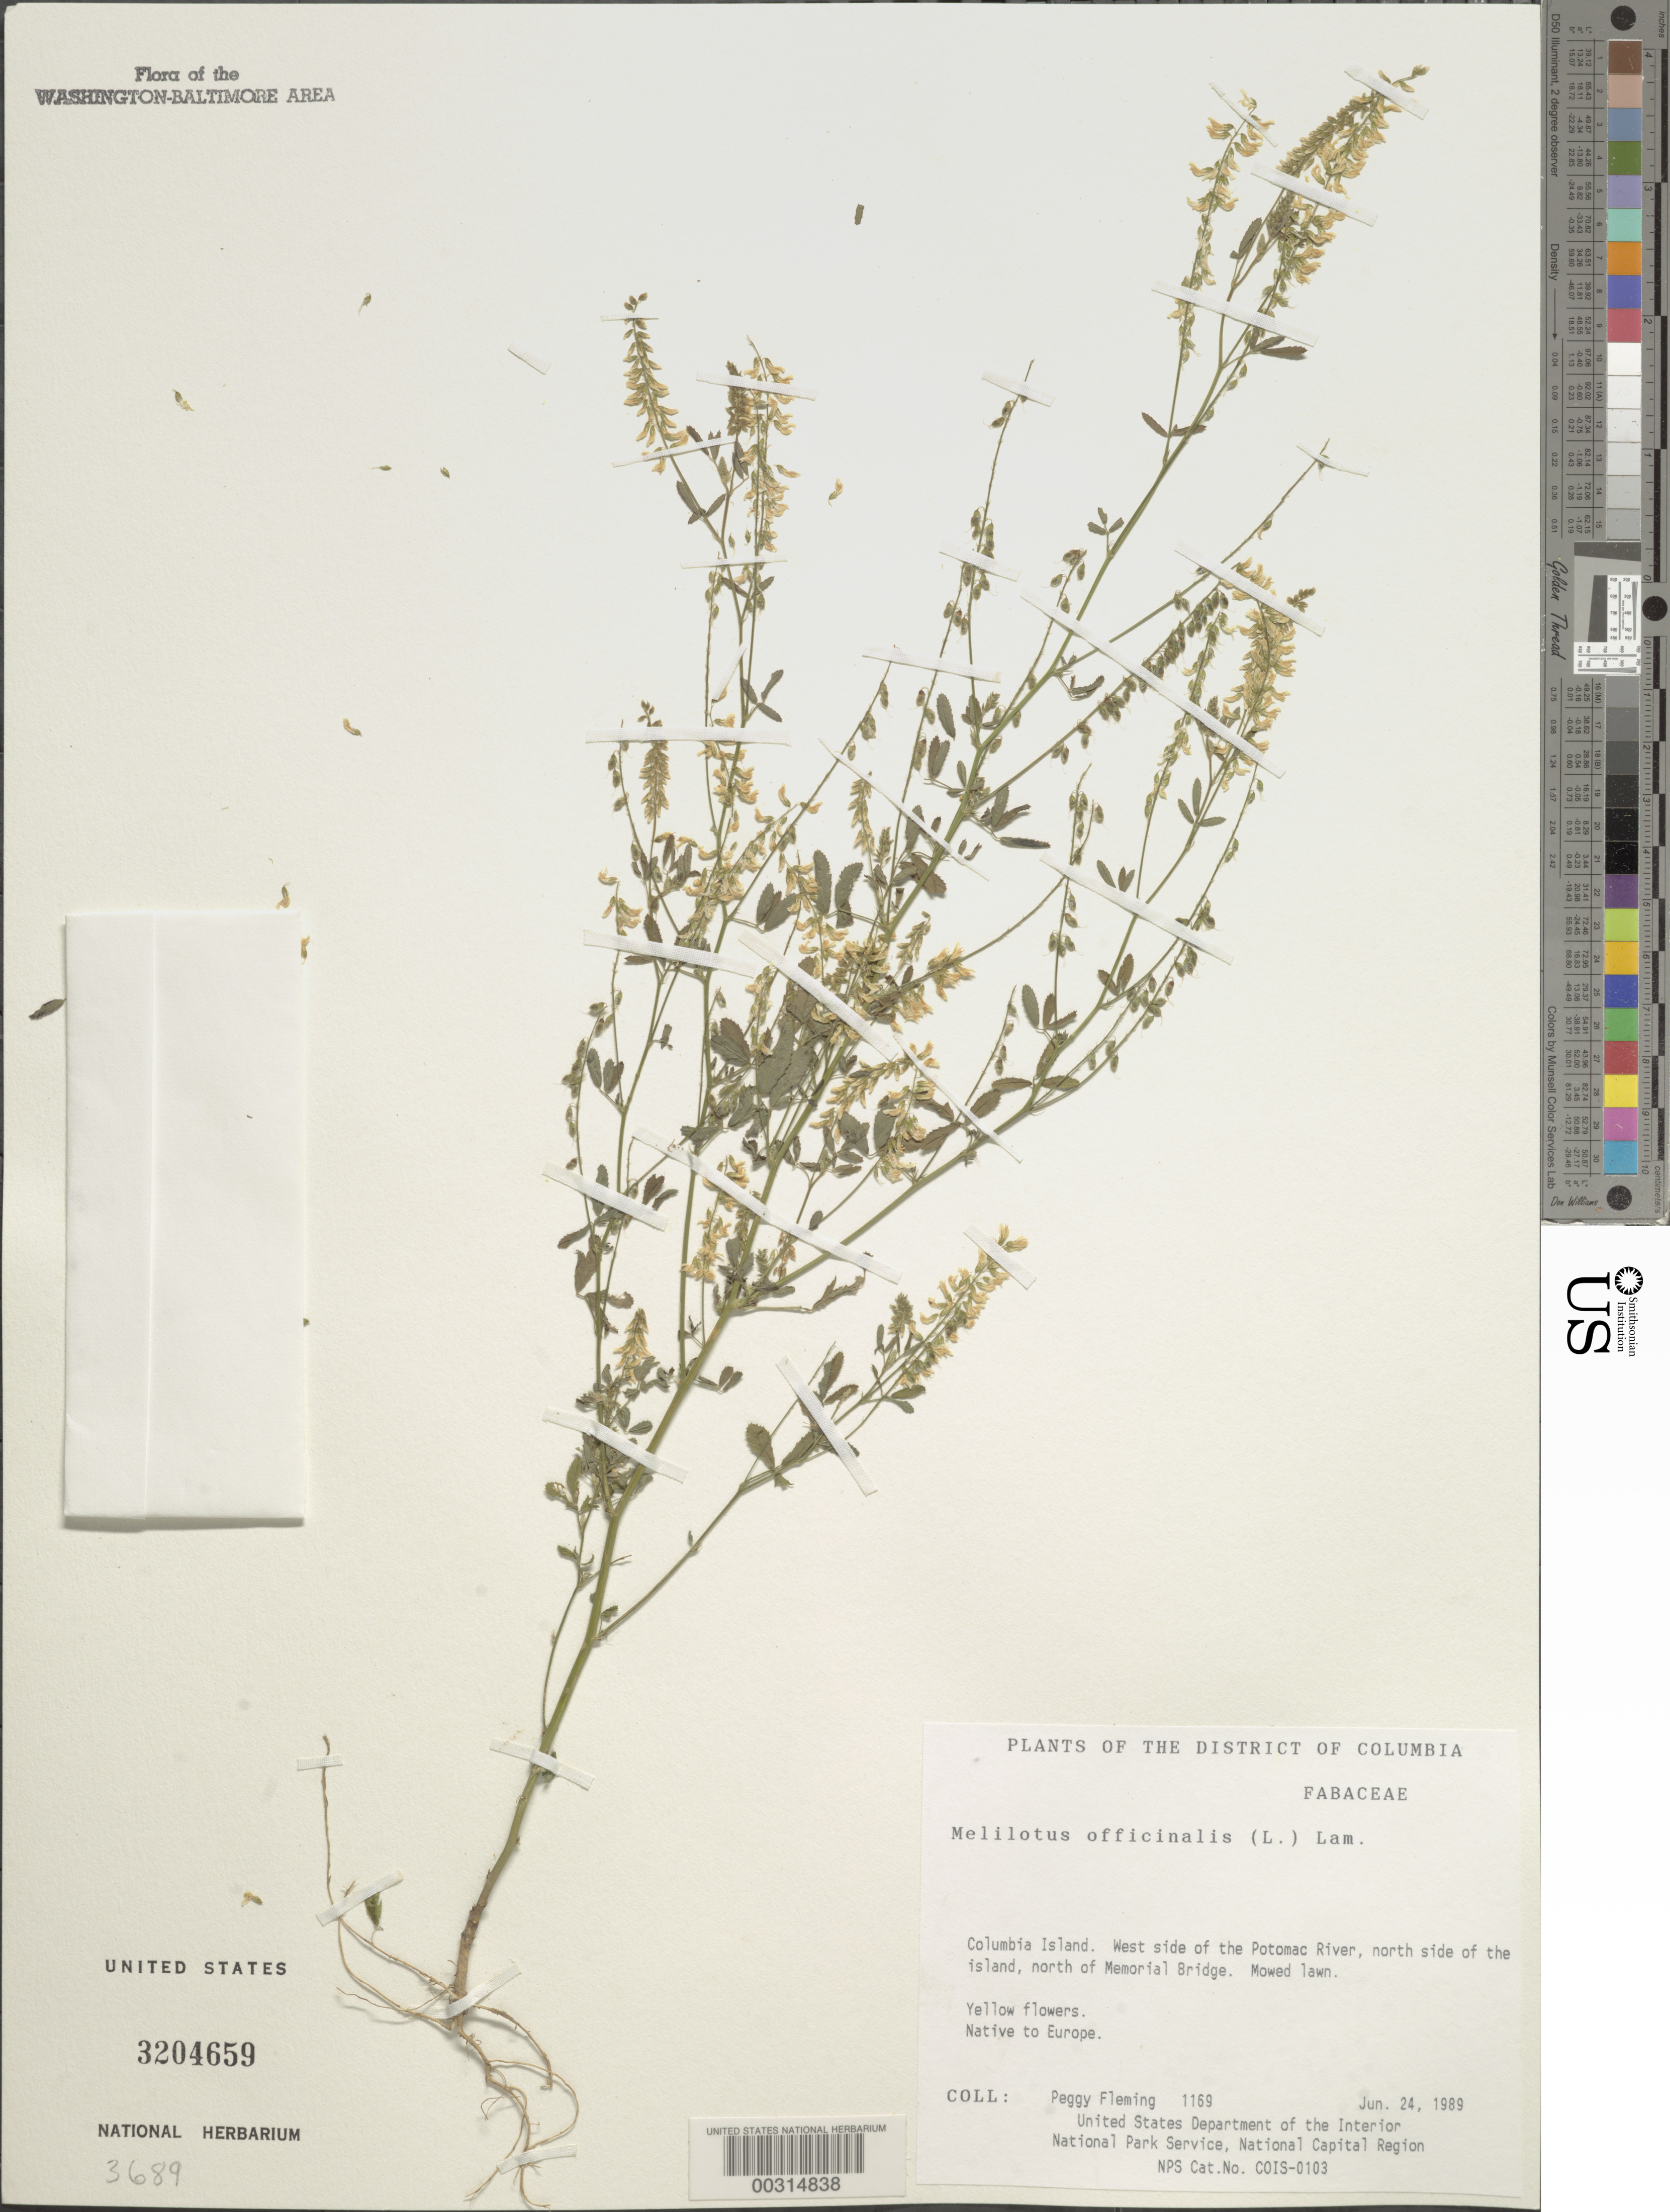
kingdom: Plantae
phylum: Tracheophyta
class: Magnoliopsida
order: Fabales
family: Fabaceae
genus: Melilotus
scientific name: Melilotus officinalis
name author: (L.) Lam.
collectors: P. Fleming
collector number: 1169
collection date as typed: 24 Jun 1989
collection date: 1989-06-24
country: United States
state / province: District of Columbia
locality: Columbia Island, W bank of Potomac River, N of Memorial Bridge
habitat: Mowed lawn edge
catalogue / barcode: US 3204659